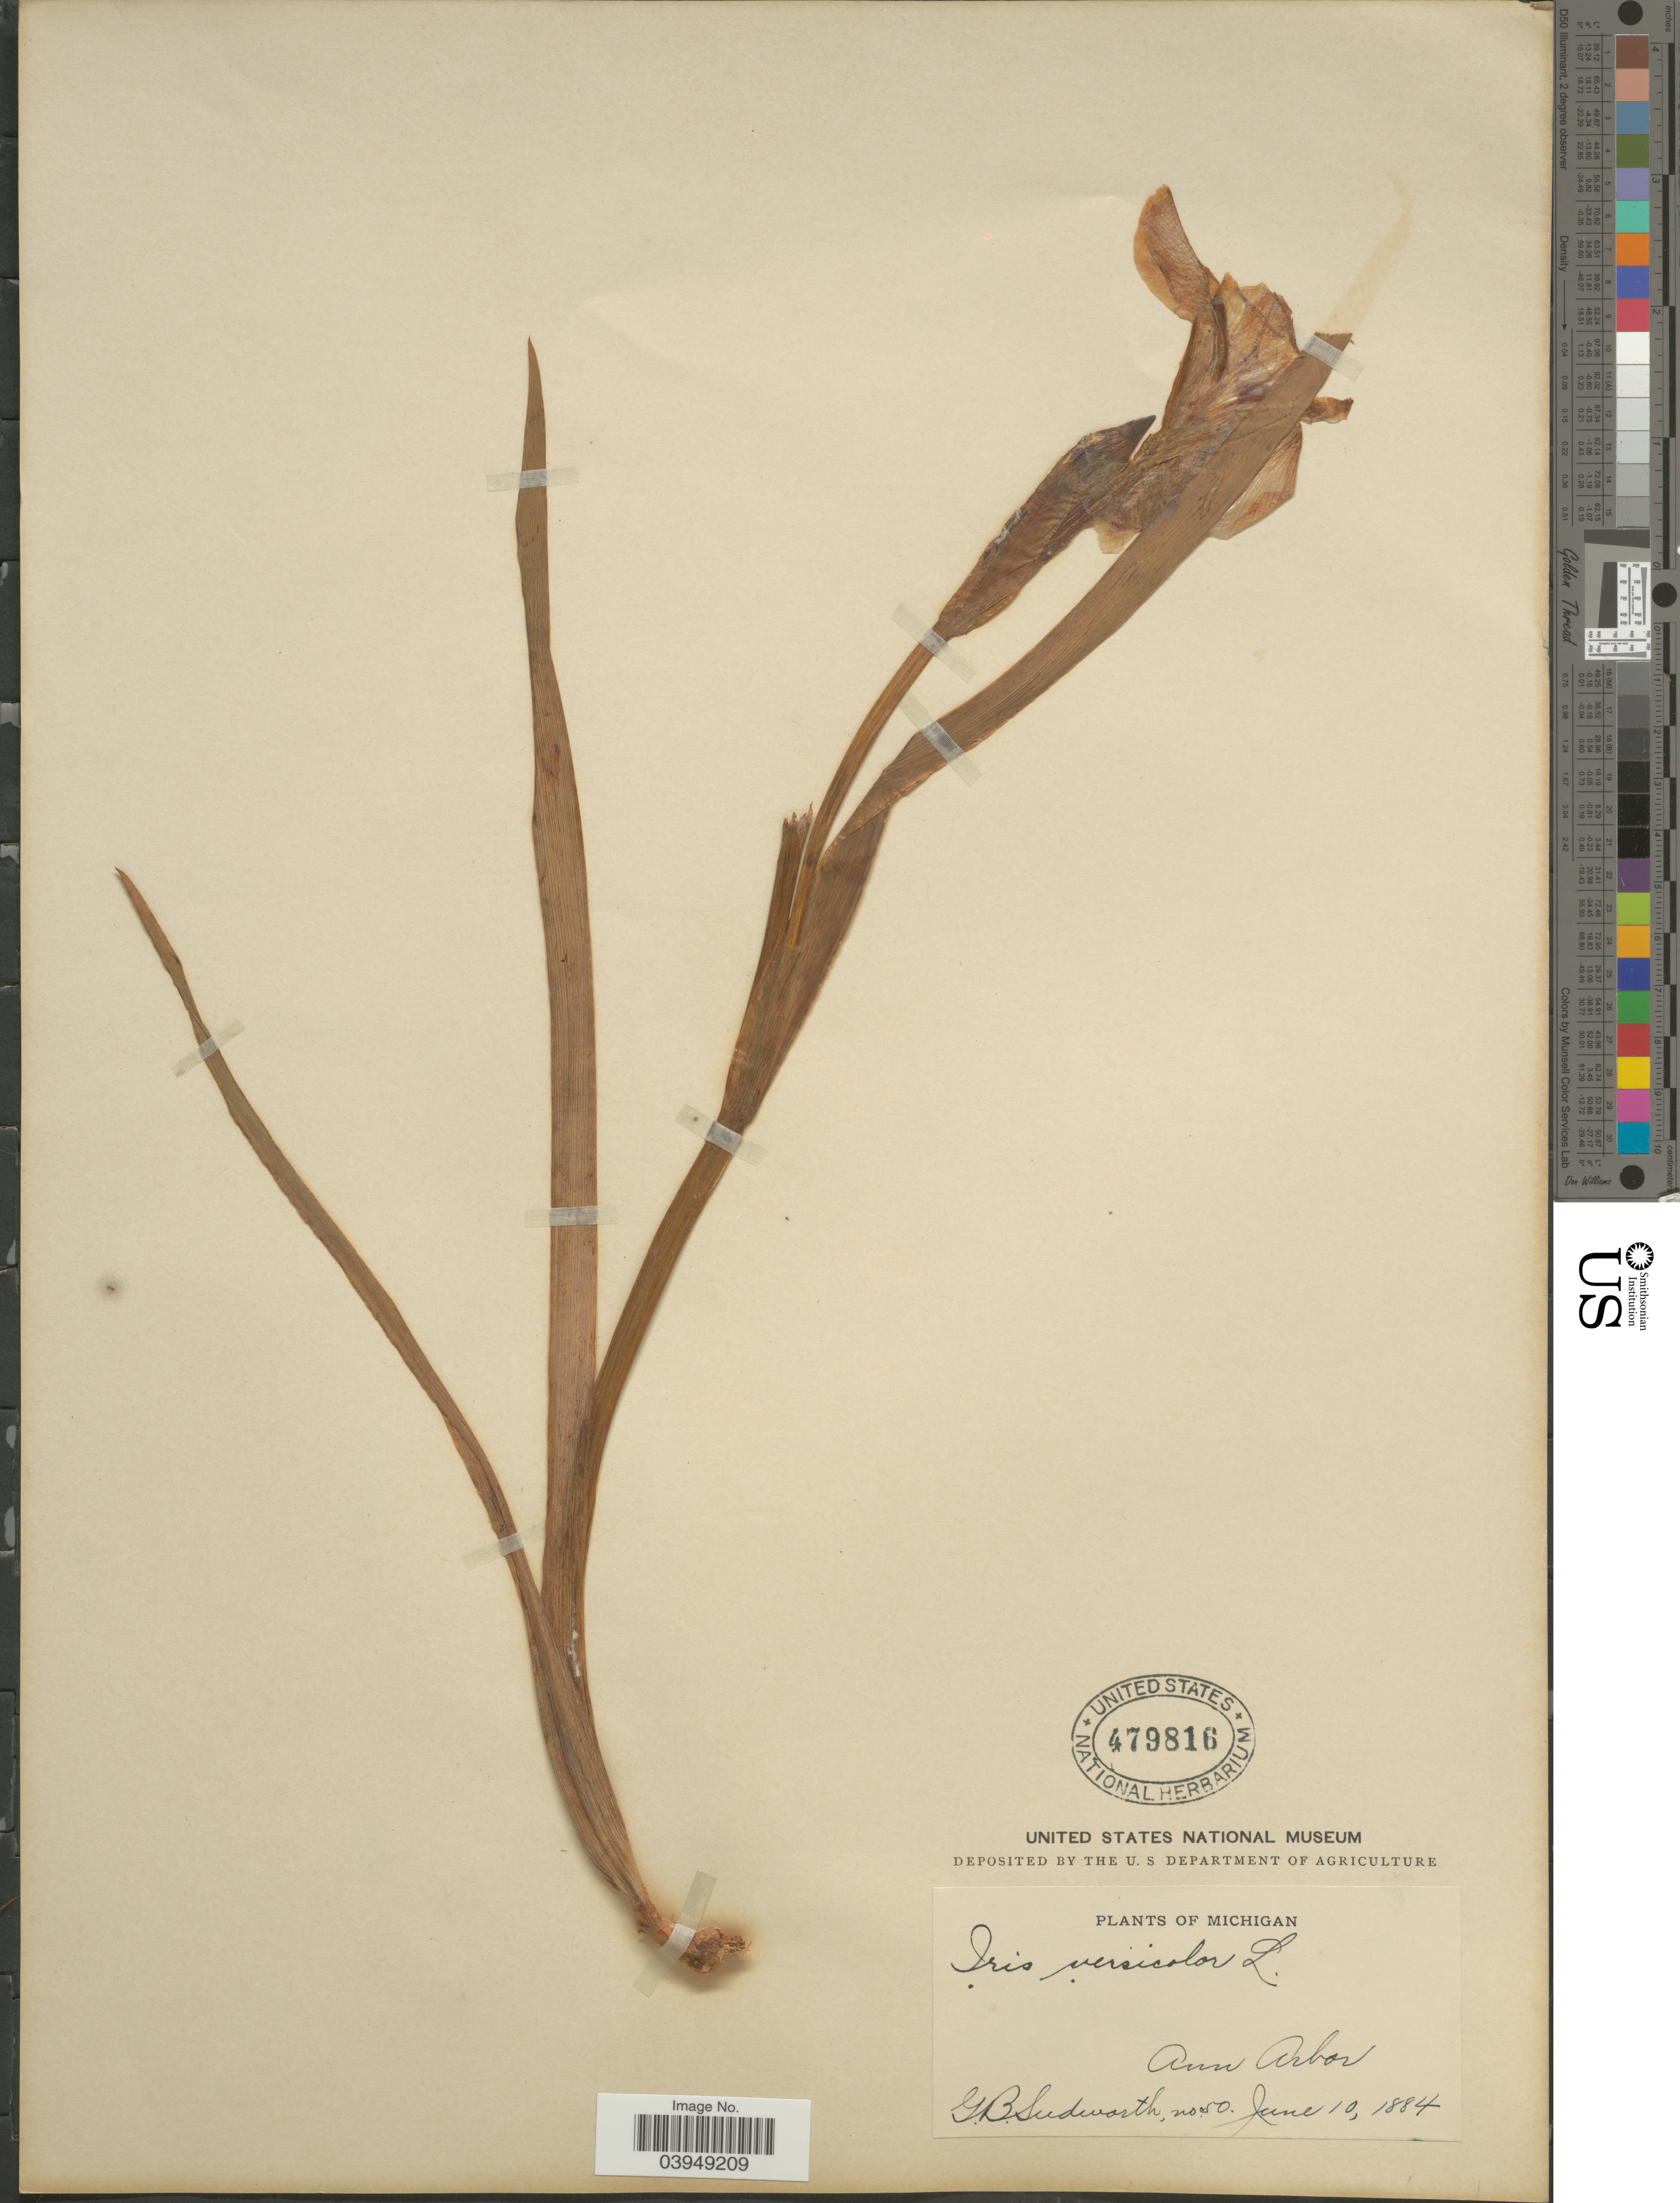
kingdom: Plantae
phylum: Tracheophyta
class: Liliopsida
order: Asparagales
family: Iridaceae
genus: Iris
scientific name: Iris versicolor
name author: L.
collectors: G. B. Sudworth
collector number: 50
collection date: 1884-06-10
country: United States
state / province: Michigan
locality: Ann Arbor.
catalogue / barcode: US 479816